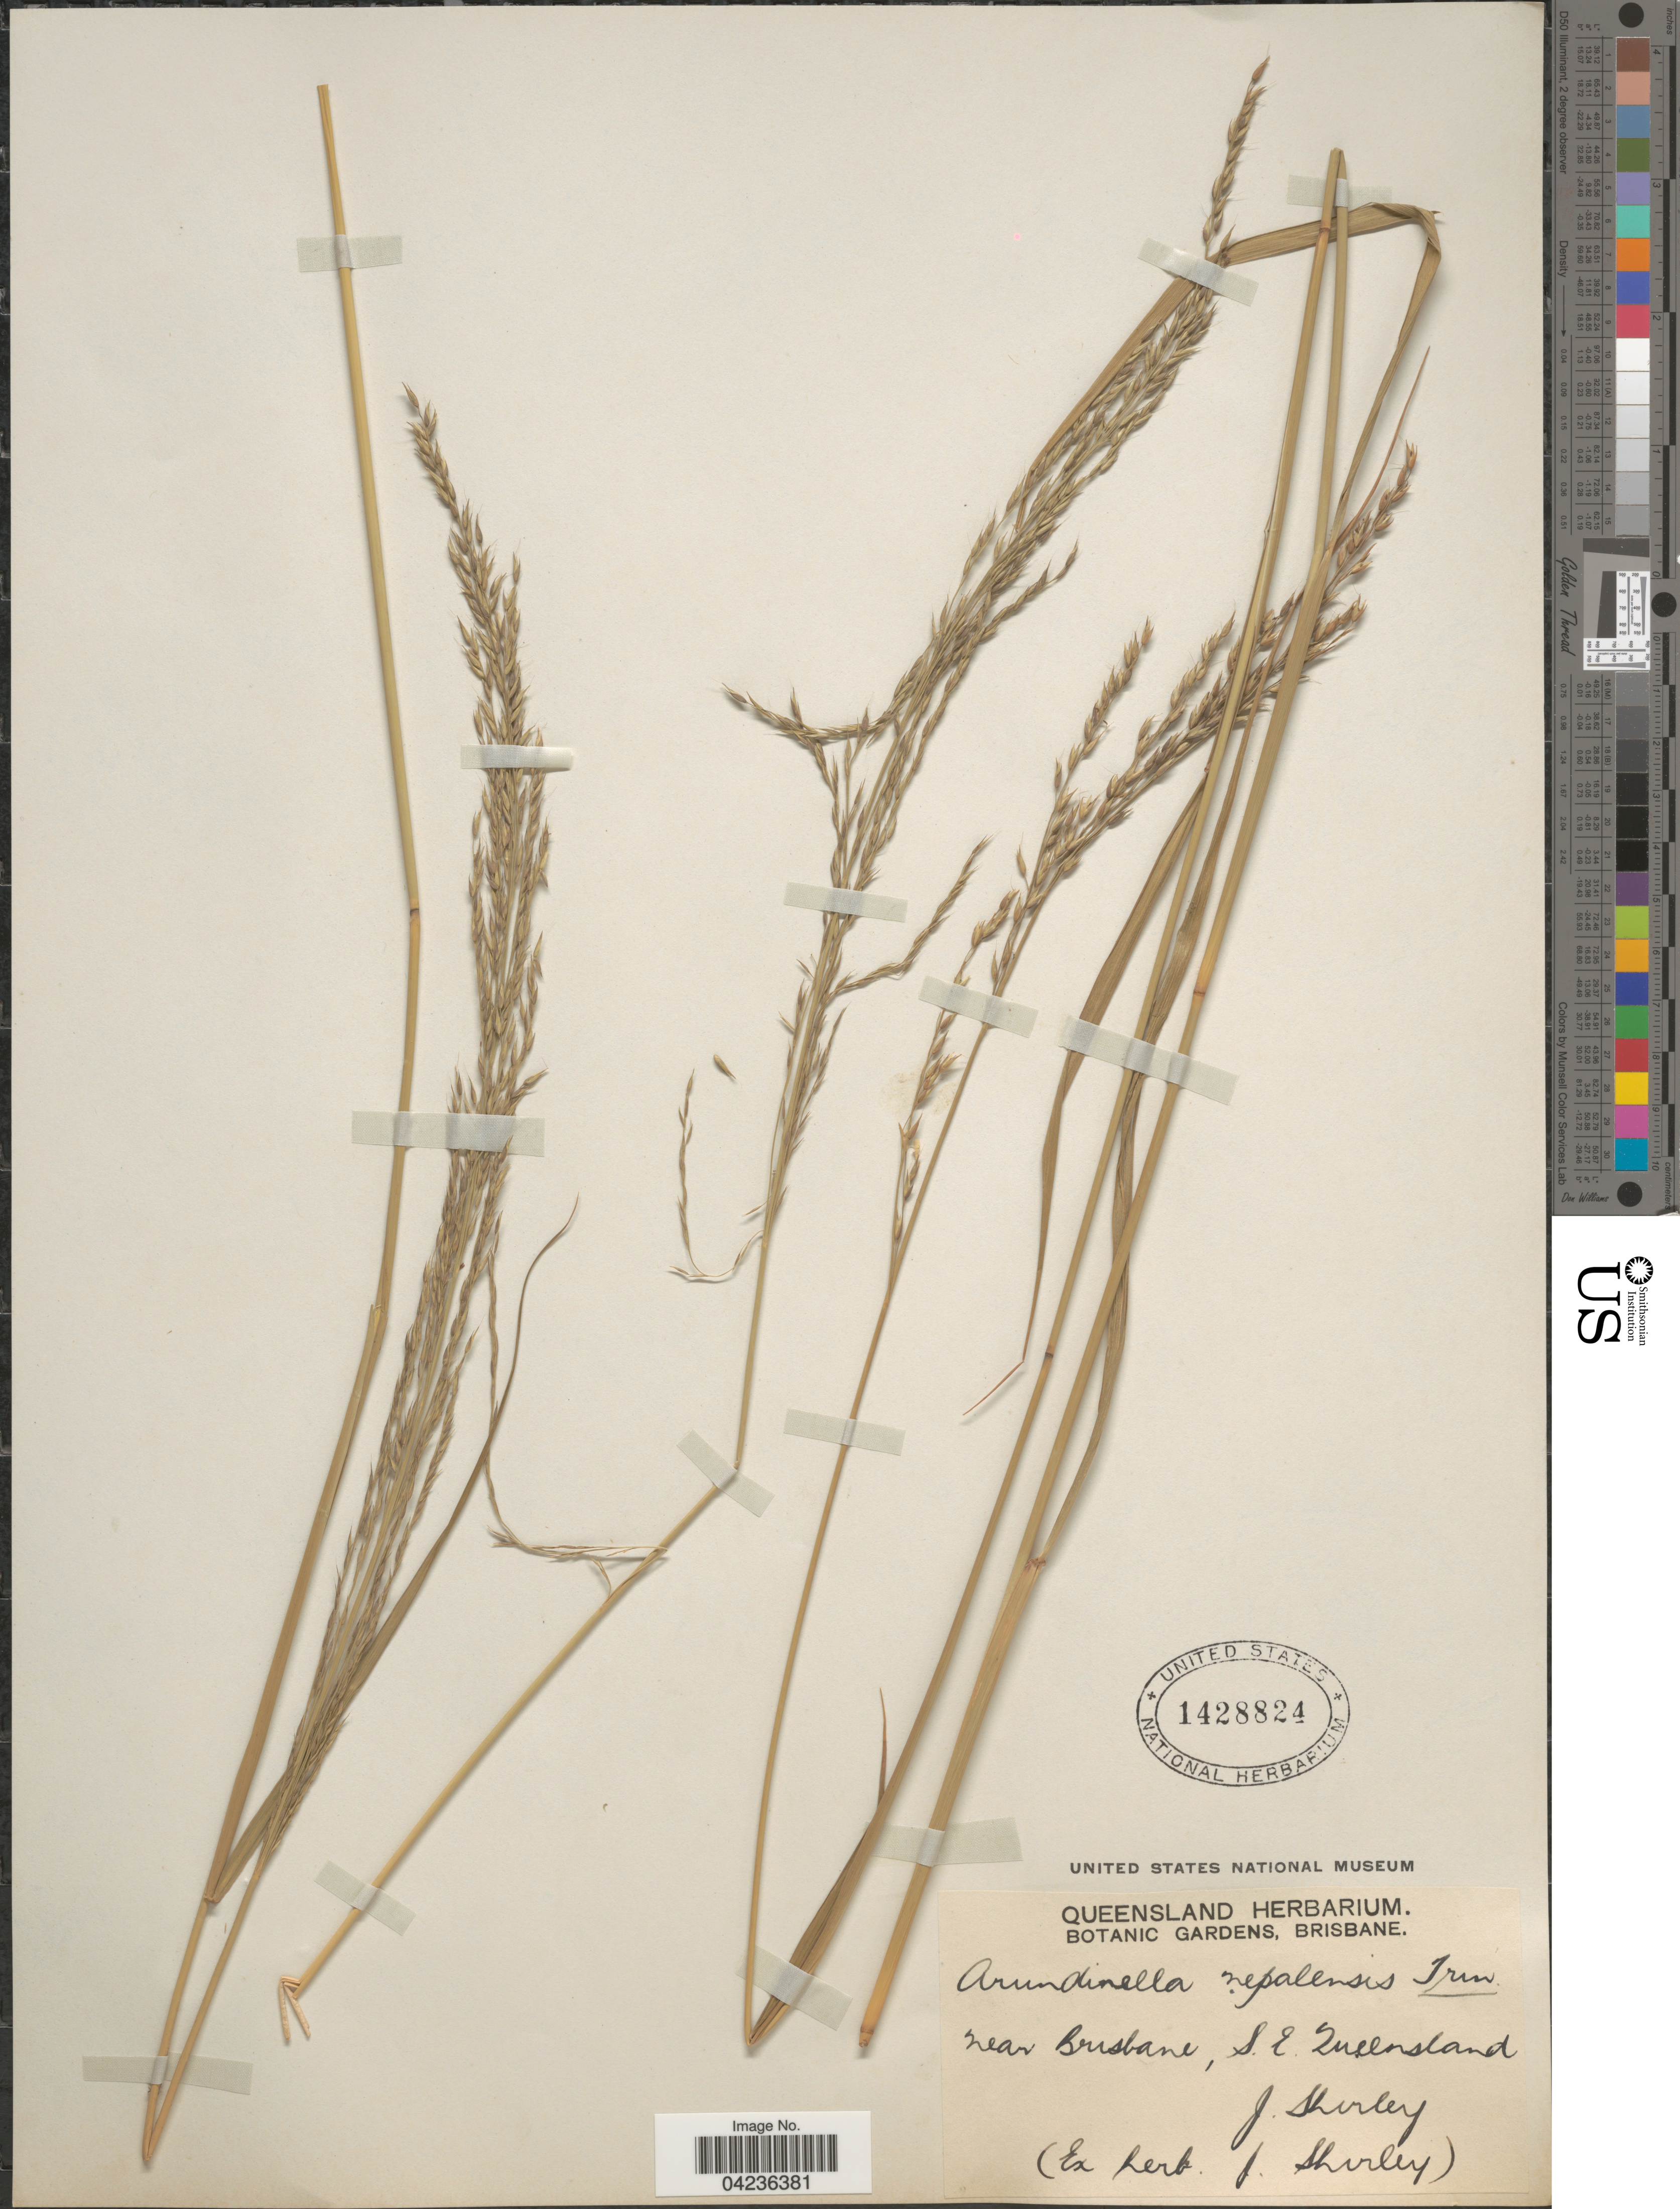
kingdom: Plantae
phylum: Tracheophyta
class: Liliopsida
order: Poales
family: Poaceae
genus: Arundinella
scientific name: Arundinella nepalensis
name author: Trin.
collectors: J. Shirley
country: Australia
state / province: Queensland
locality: Near Brisbane, S. E. Queensland.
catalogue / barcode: US 1428824